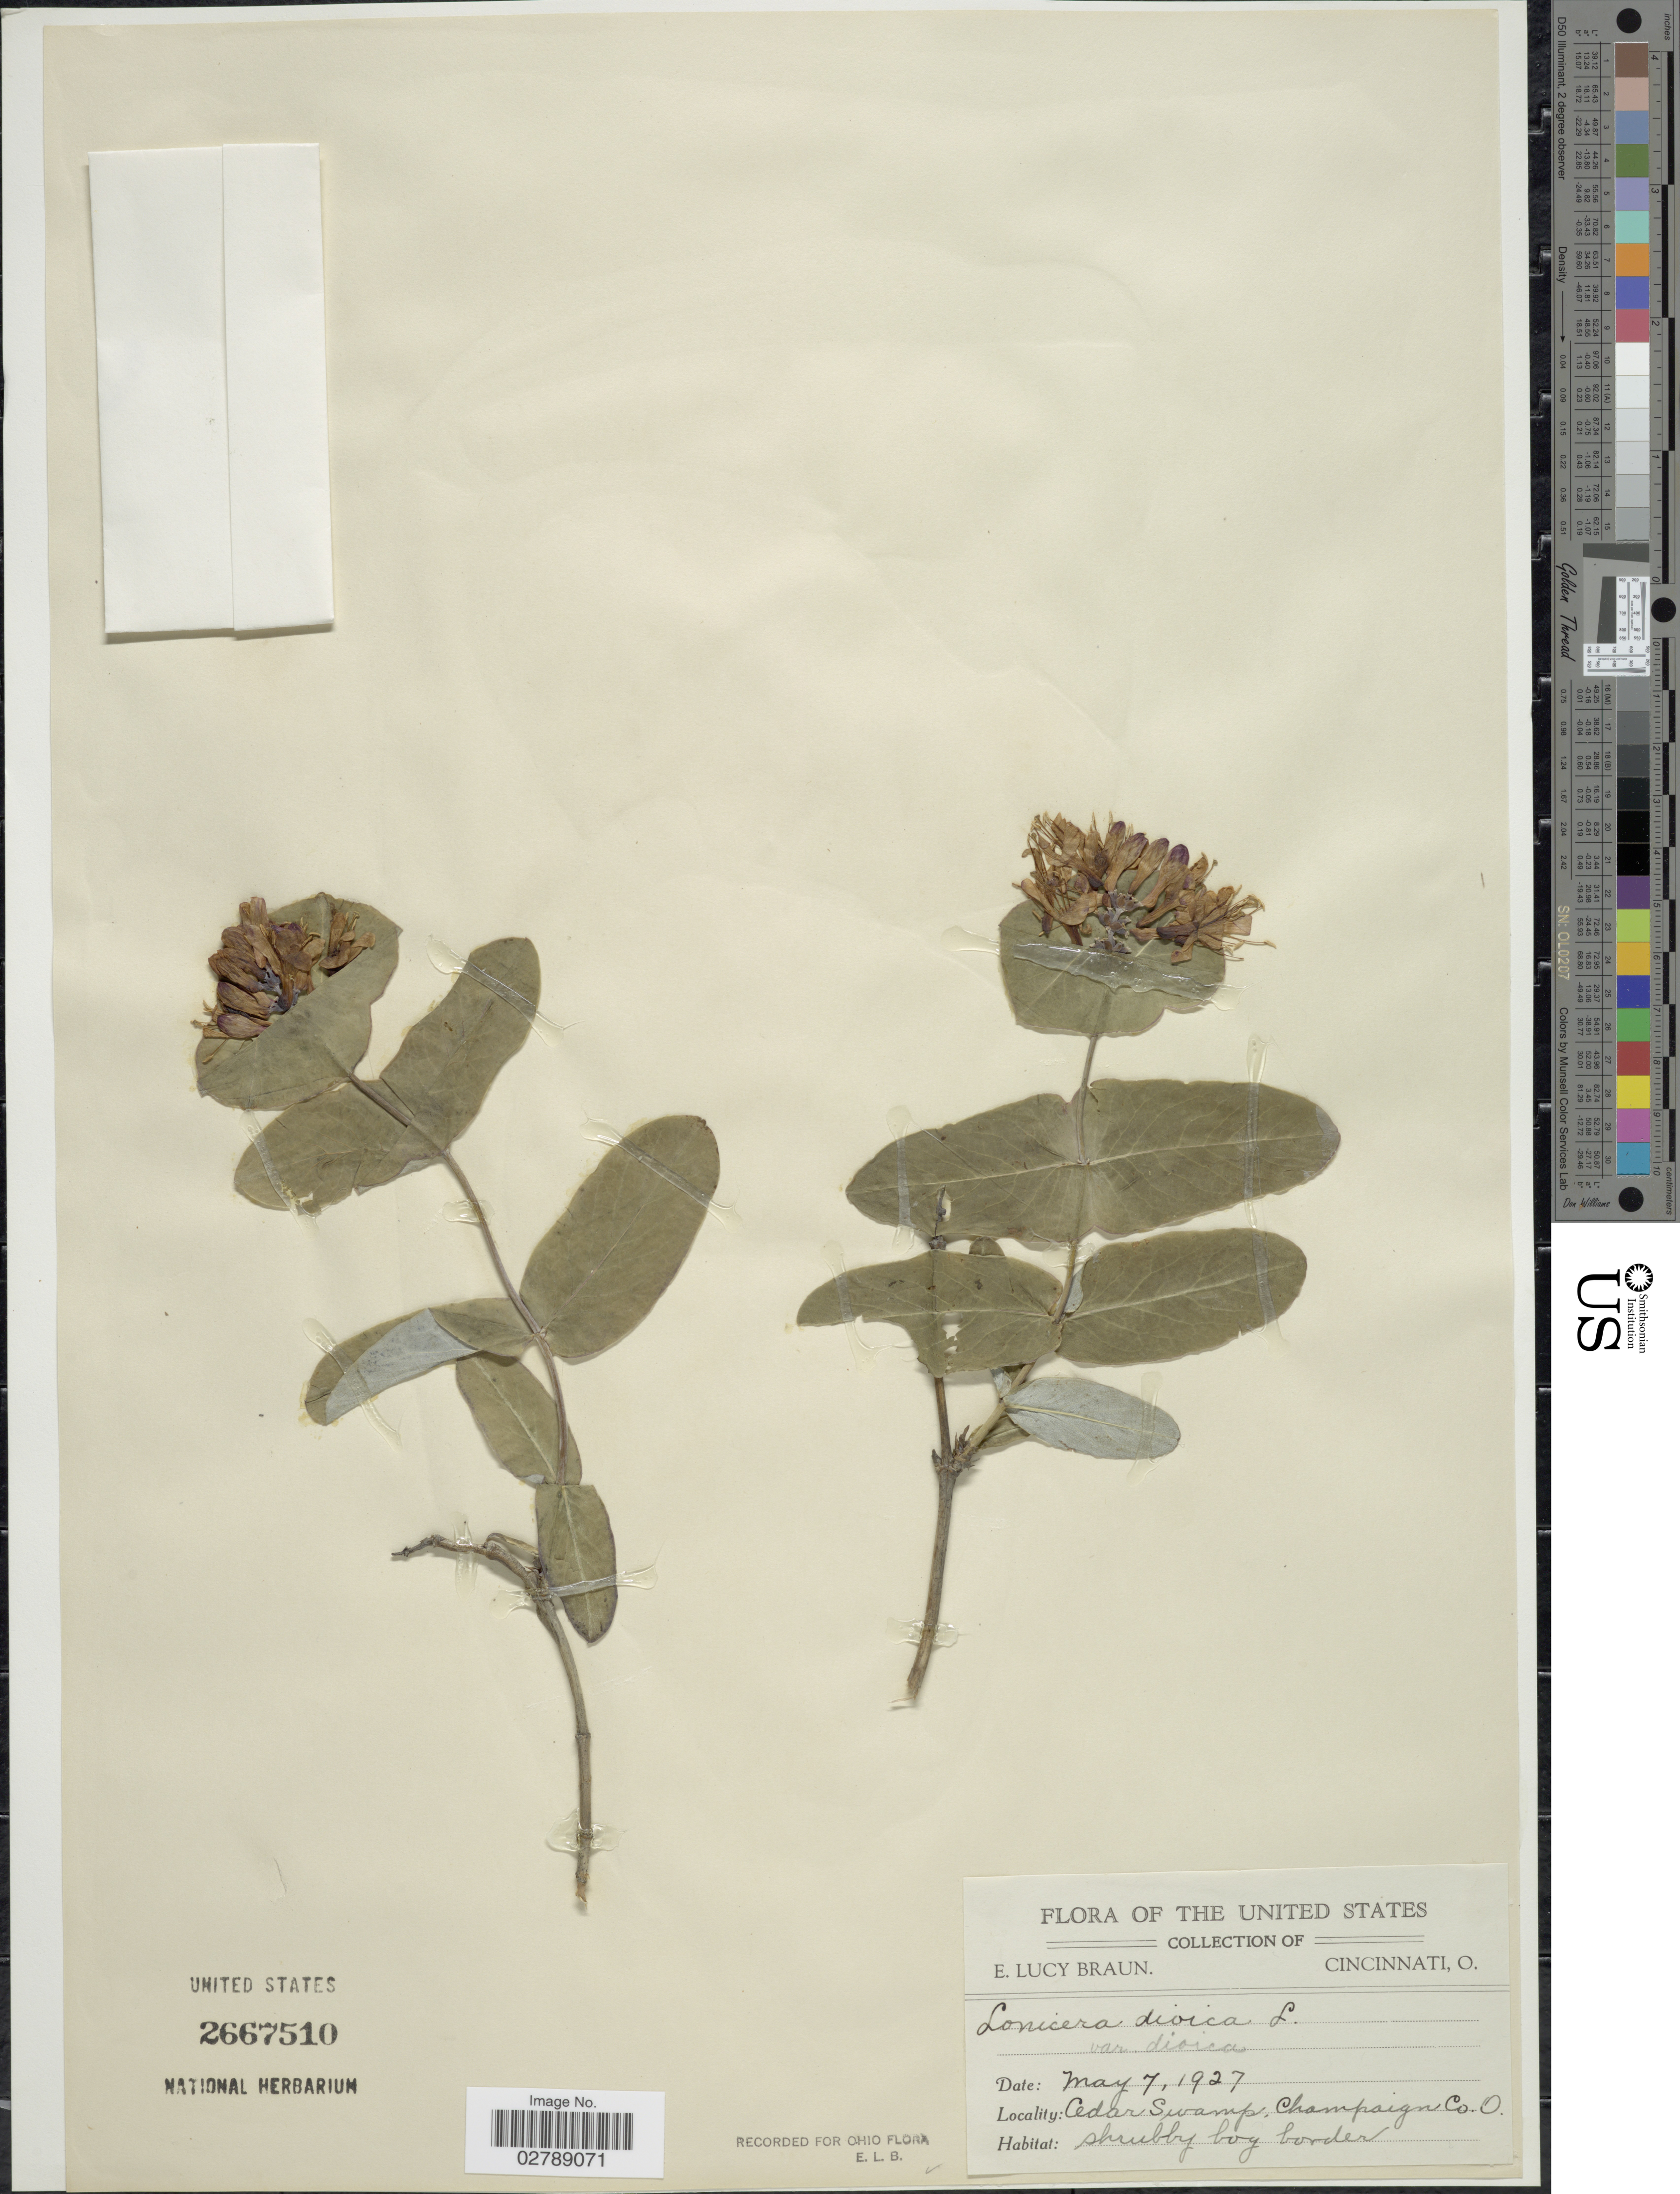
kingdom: Plantae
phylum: Tracheophyta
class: Magnoliopsida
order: Dipsacales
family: Caprifoliaceae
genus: Lonicera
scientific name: Lonicera dioica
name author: L.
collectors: E. L. Braun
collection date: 1927-05-07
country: United States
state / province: Ohio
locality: Cedar Swamp. Champaign Co. O.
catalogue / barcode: US 2667510